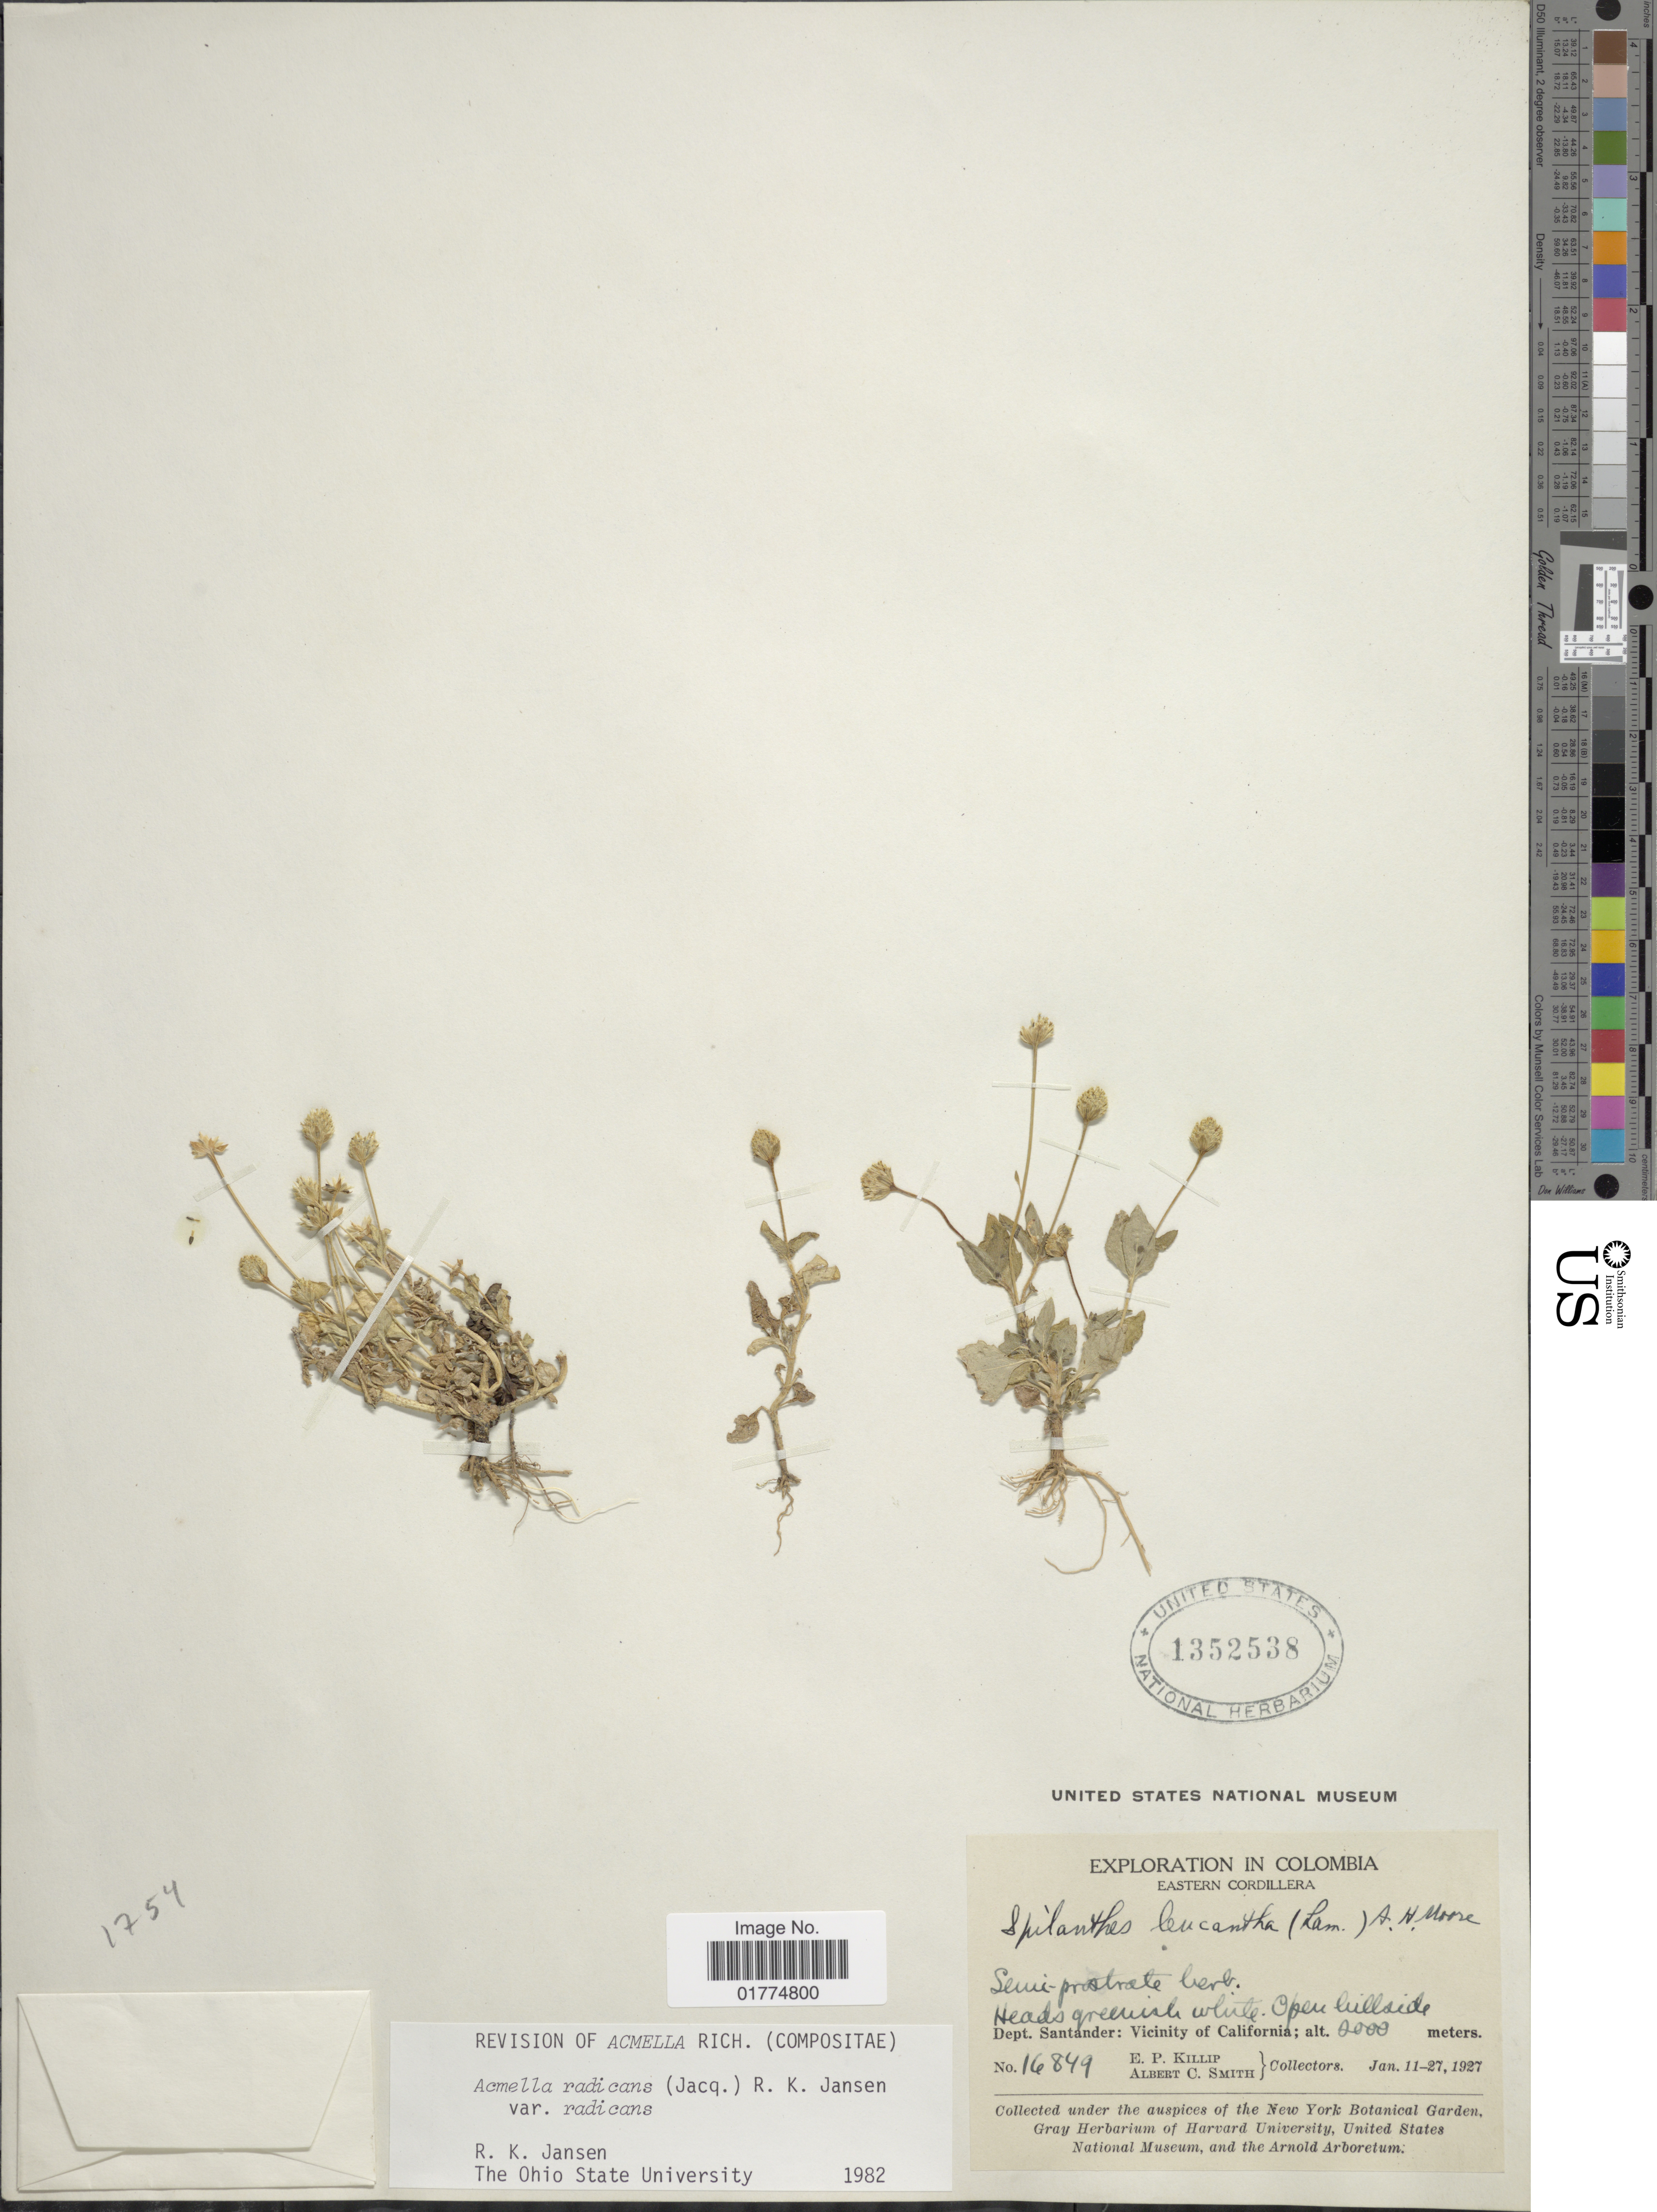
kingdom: Plantae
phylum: Tracheophyta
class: Magnoliopsida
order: Asterales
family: Asteraceae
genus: Acmella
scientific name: Acmella radicans var. radicans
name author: (Jacq.) R.K. Jansen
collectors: E. P. Killip & A. C. Smith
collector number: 16849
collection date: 1927-01-11/1927-01-27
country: Colombia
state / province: Santander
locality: Eastern Cordillera. Vicinity of California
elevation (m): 2000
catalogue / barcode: US 1352538